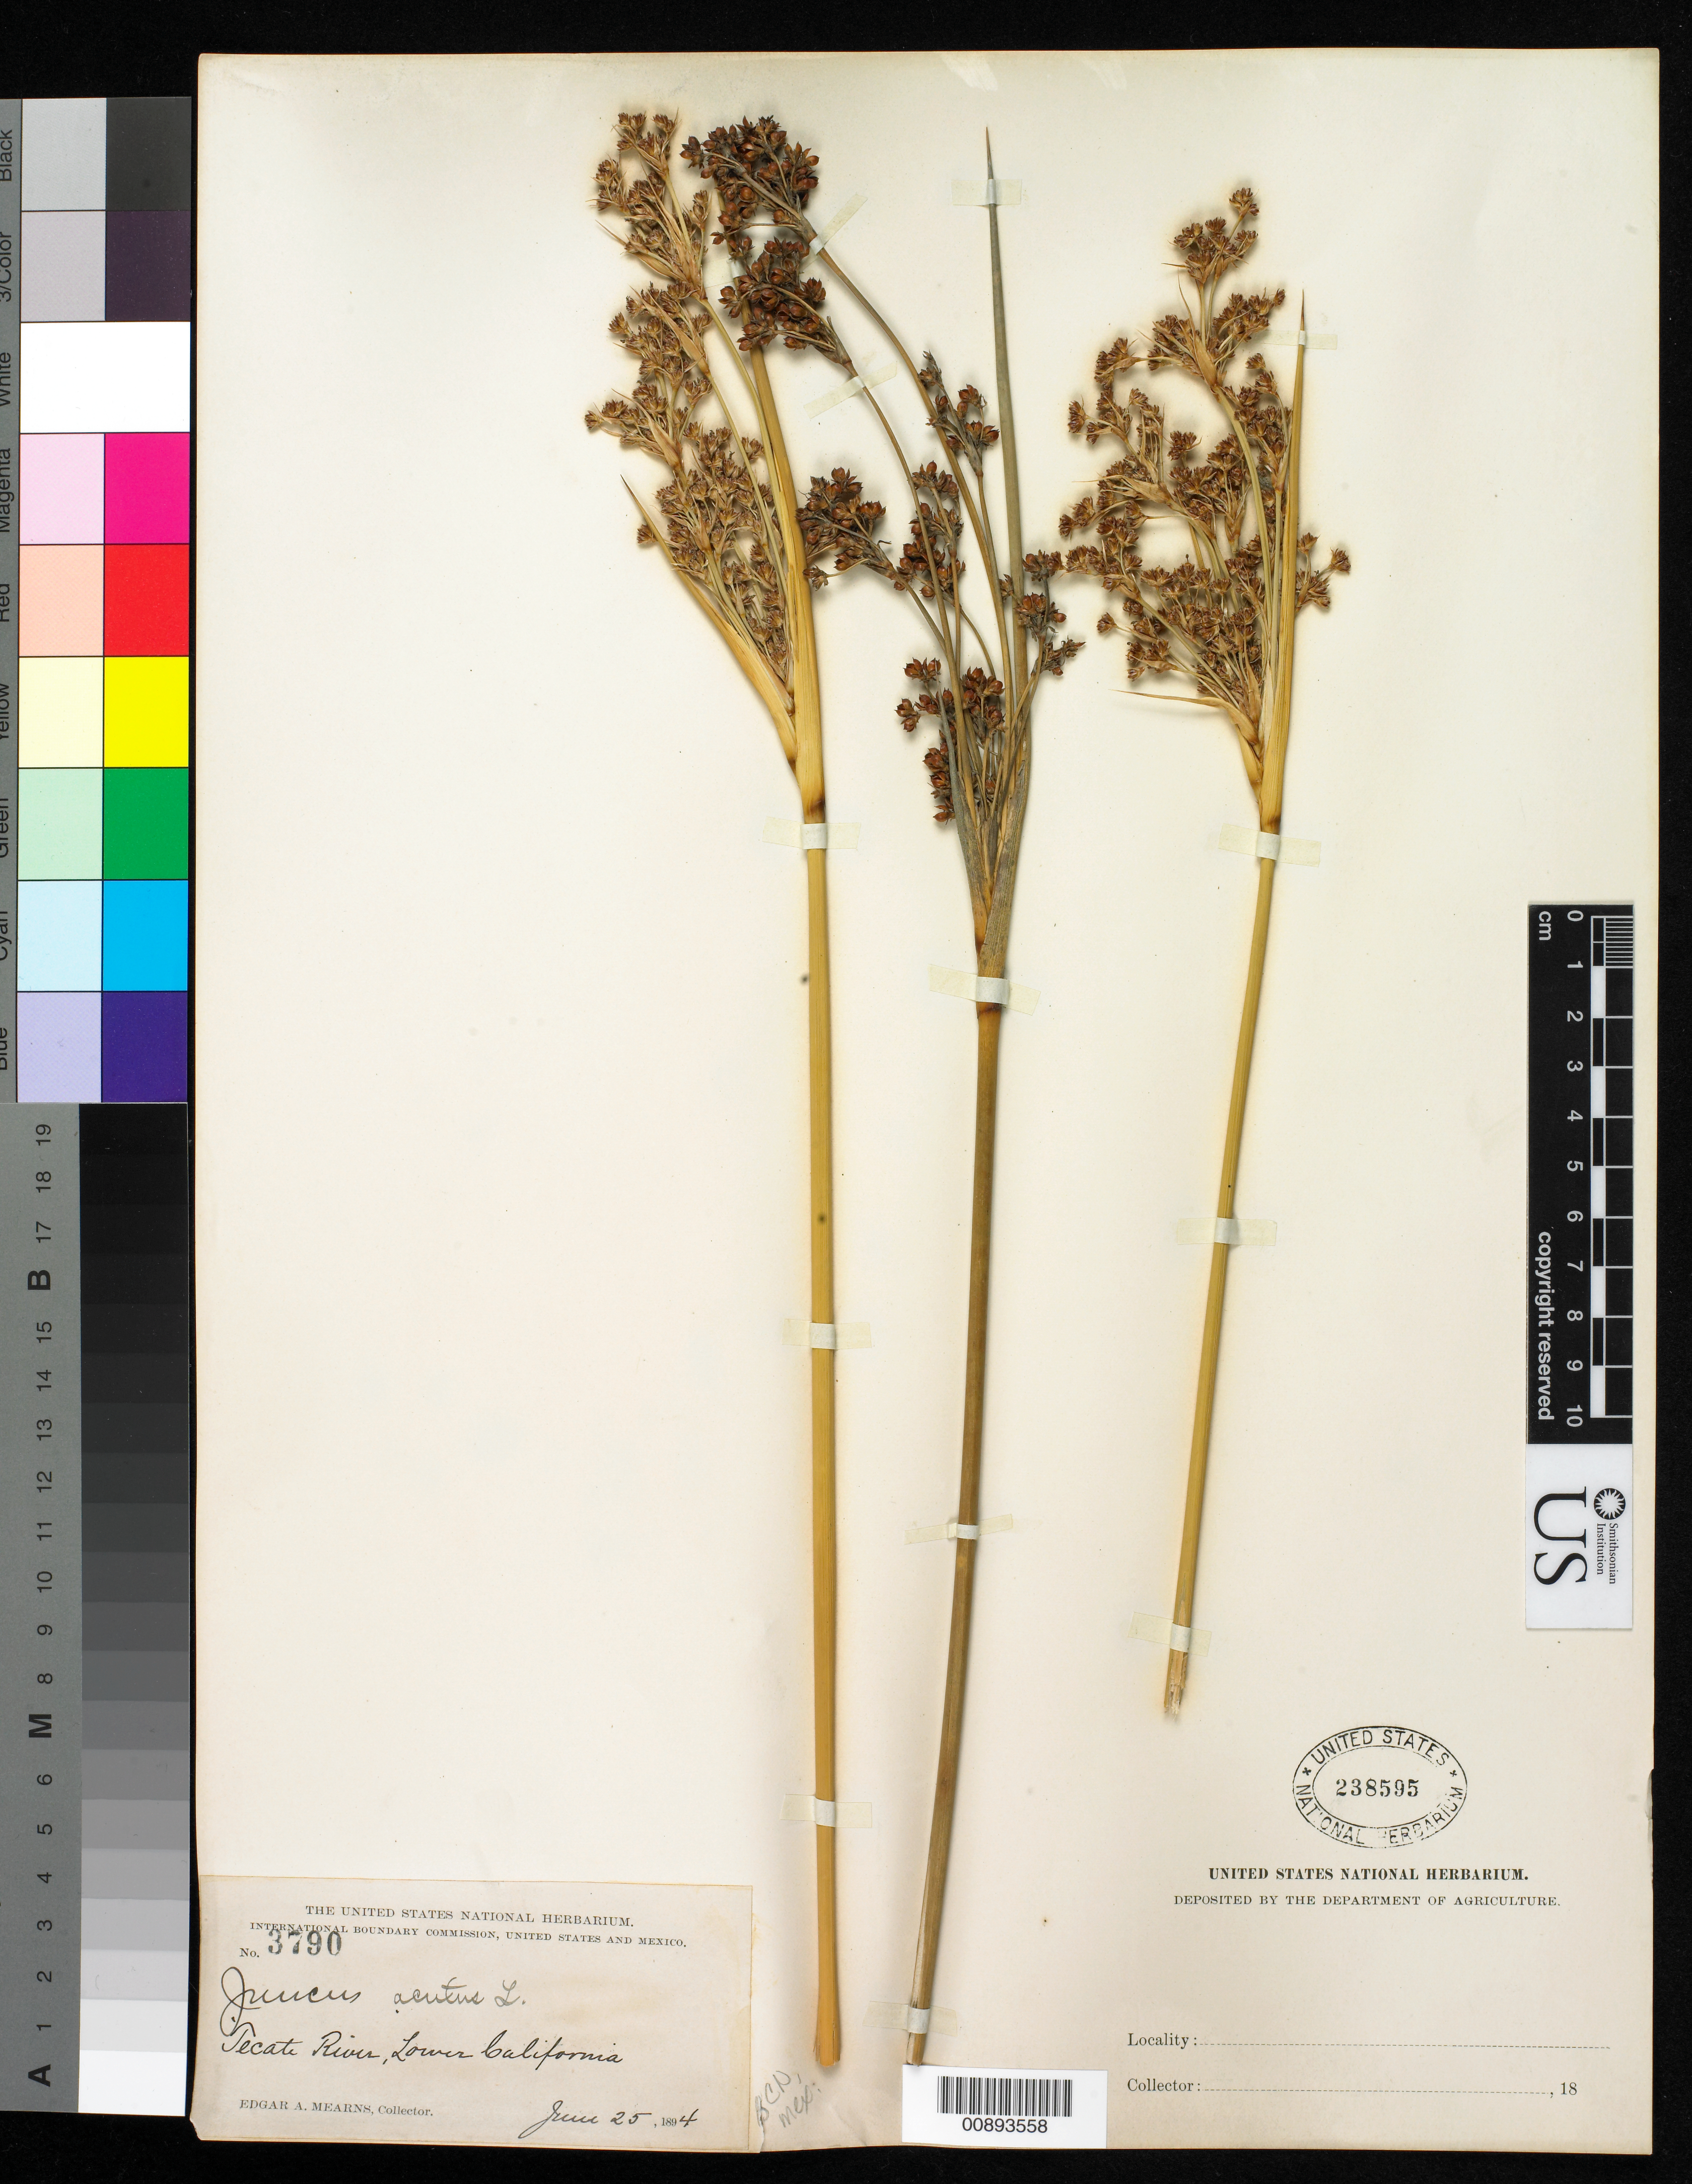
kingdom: Plantae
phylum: Tracheophyta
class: Liliopsida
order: Poales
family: Juncaceae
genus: Juncus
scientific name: Juncus acutus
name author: L.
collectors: E. A. Mearns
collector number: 3790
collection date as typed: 25 Jun 1894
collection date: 1894-06-25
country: Mexico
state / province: Baja California Norte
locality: Tecate River, Baja California.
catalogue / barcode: US 238595